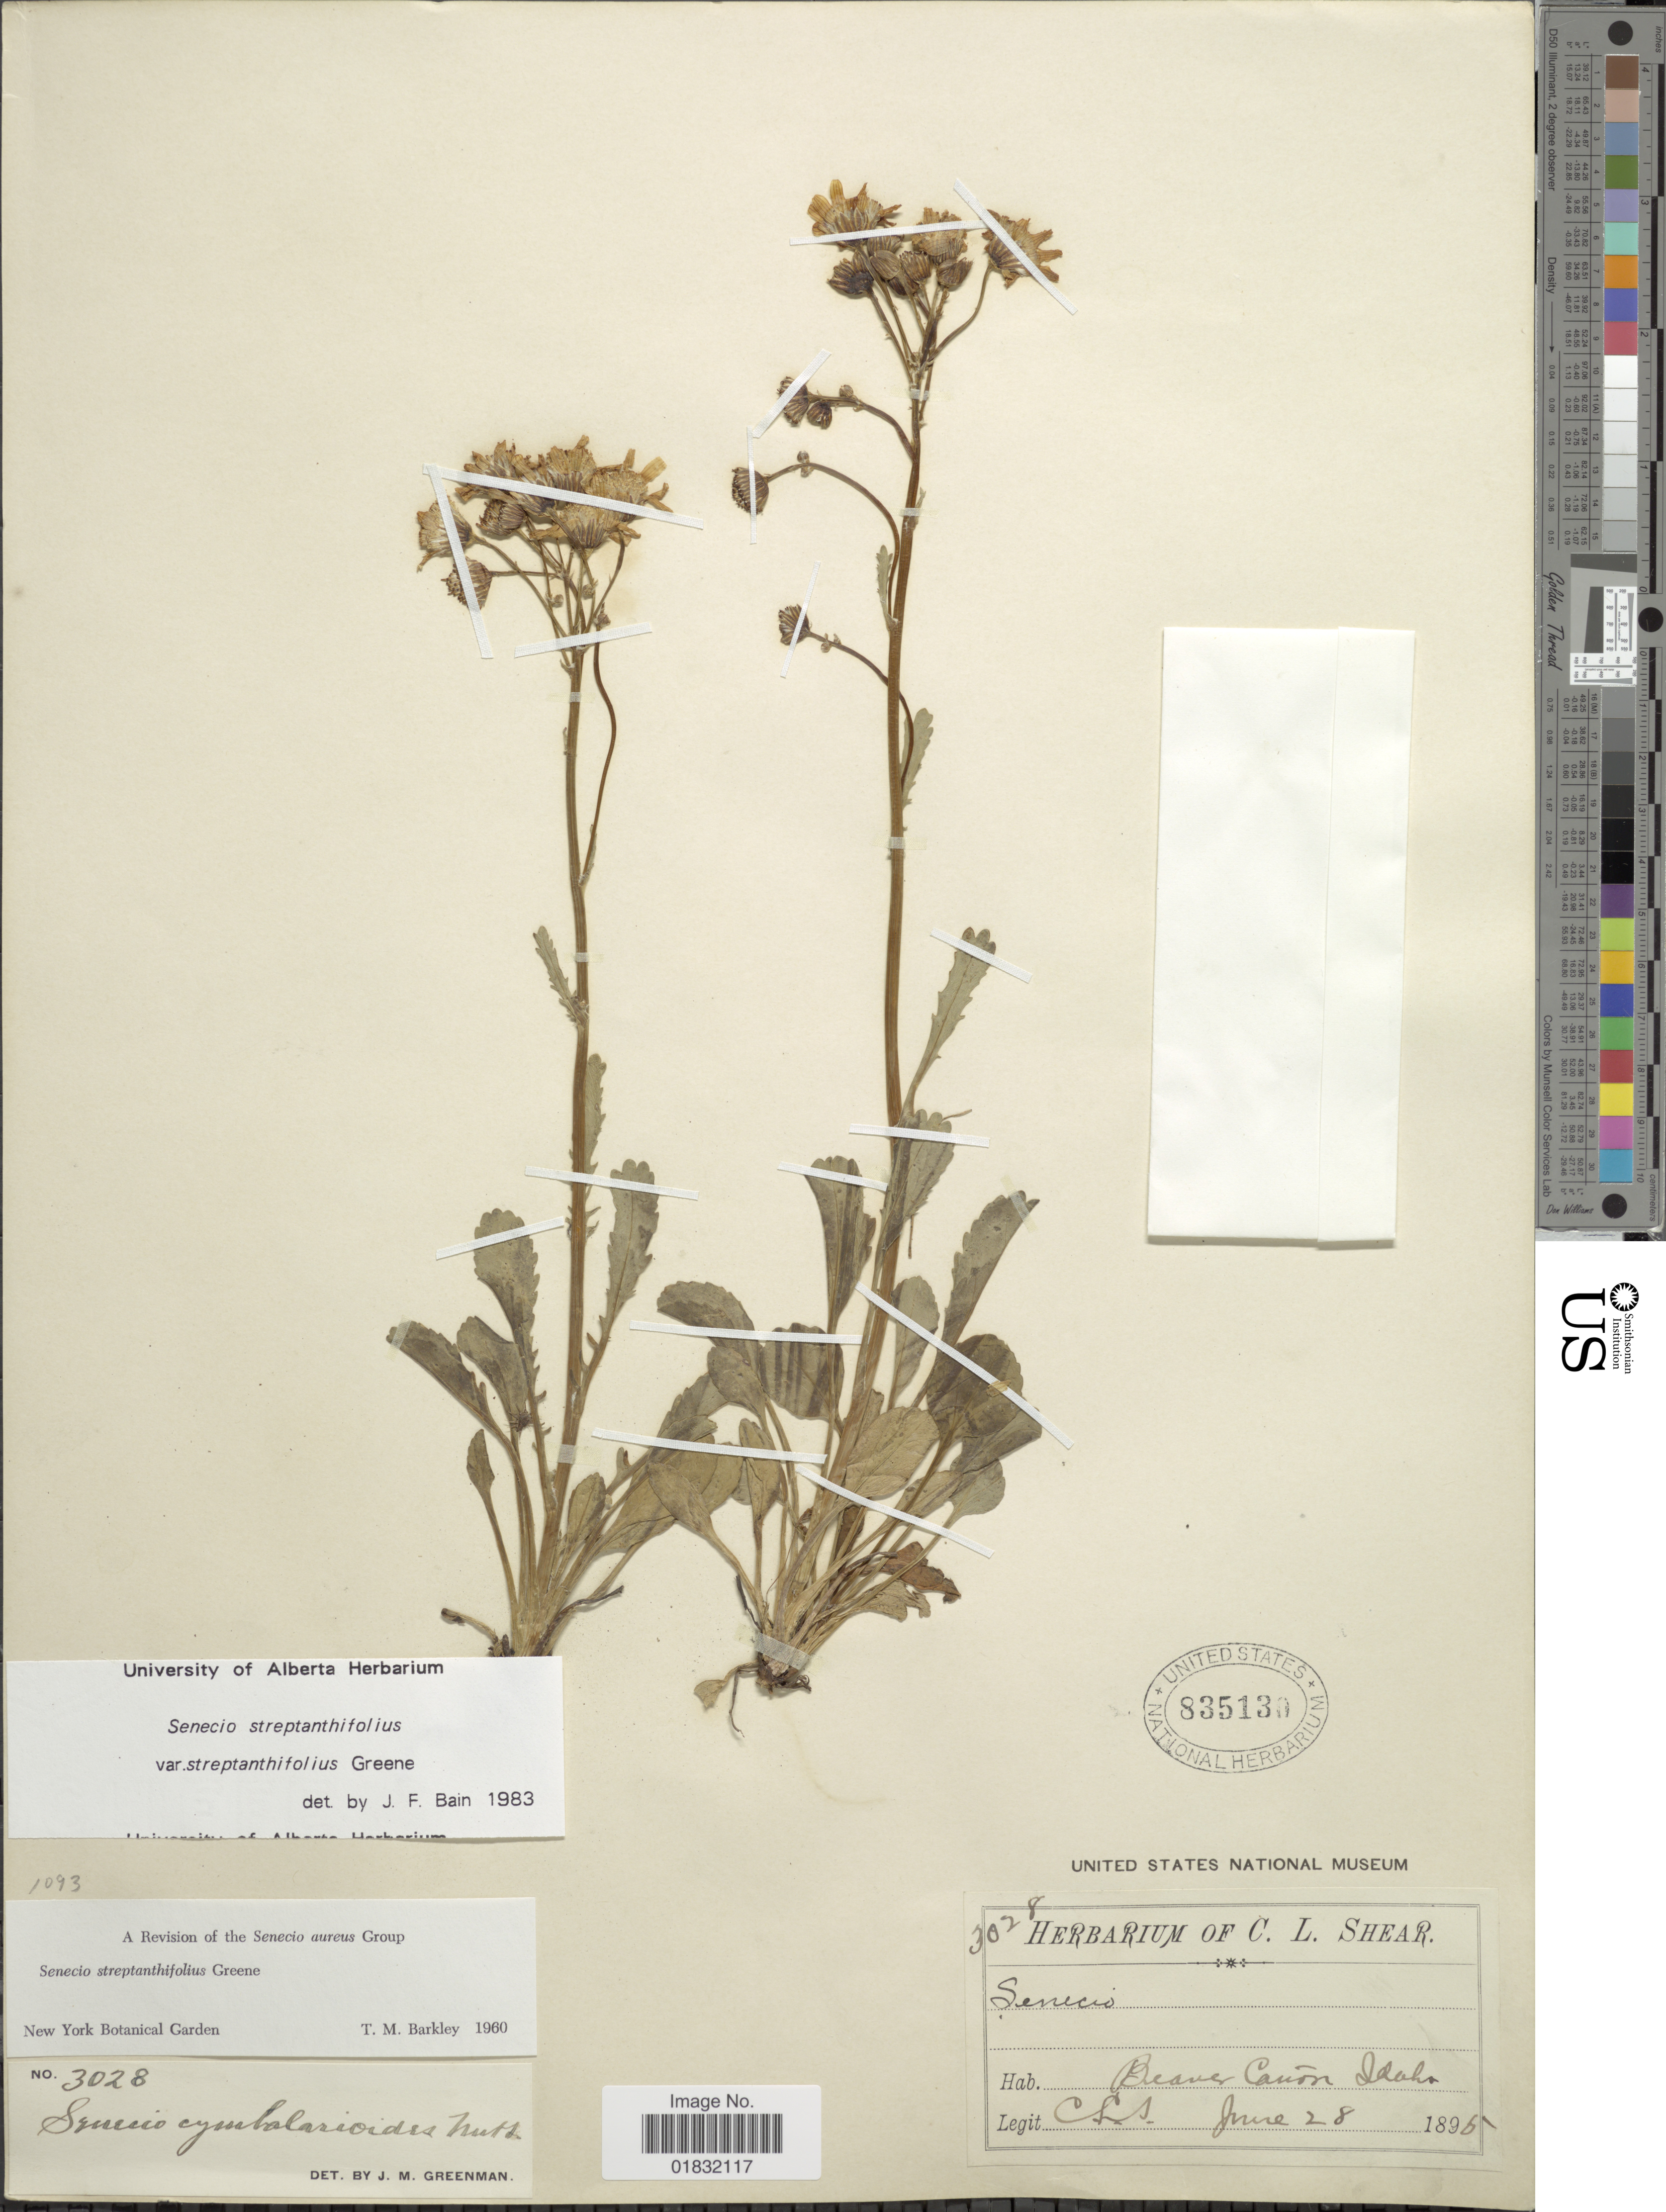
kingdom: Plantae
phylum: Tracheophyta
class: Magnoliopsida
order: Asterales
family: Asteraceae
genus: Packera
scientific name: Packera streptanthifolia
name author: (Greene) W.A. Weber & Á. Löve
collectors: C. L. Shear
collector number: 3028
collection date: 1895-06-28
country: United States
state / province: Idaho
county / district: Nez Perce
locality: Beaver Cañon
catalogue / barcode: US 835130